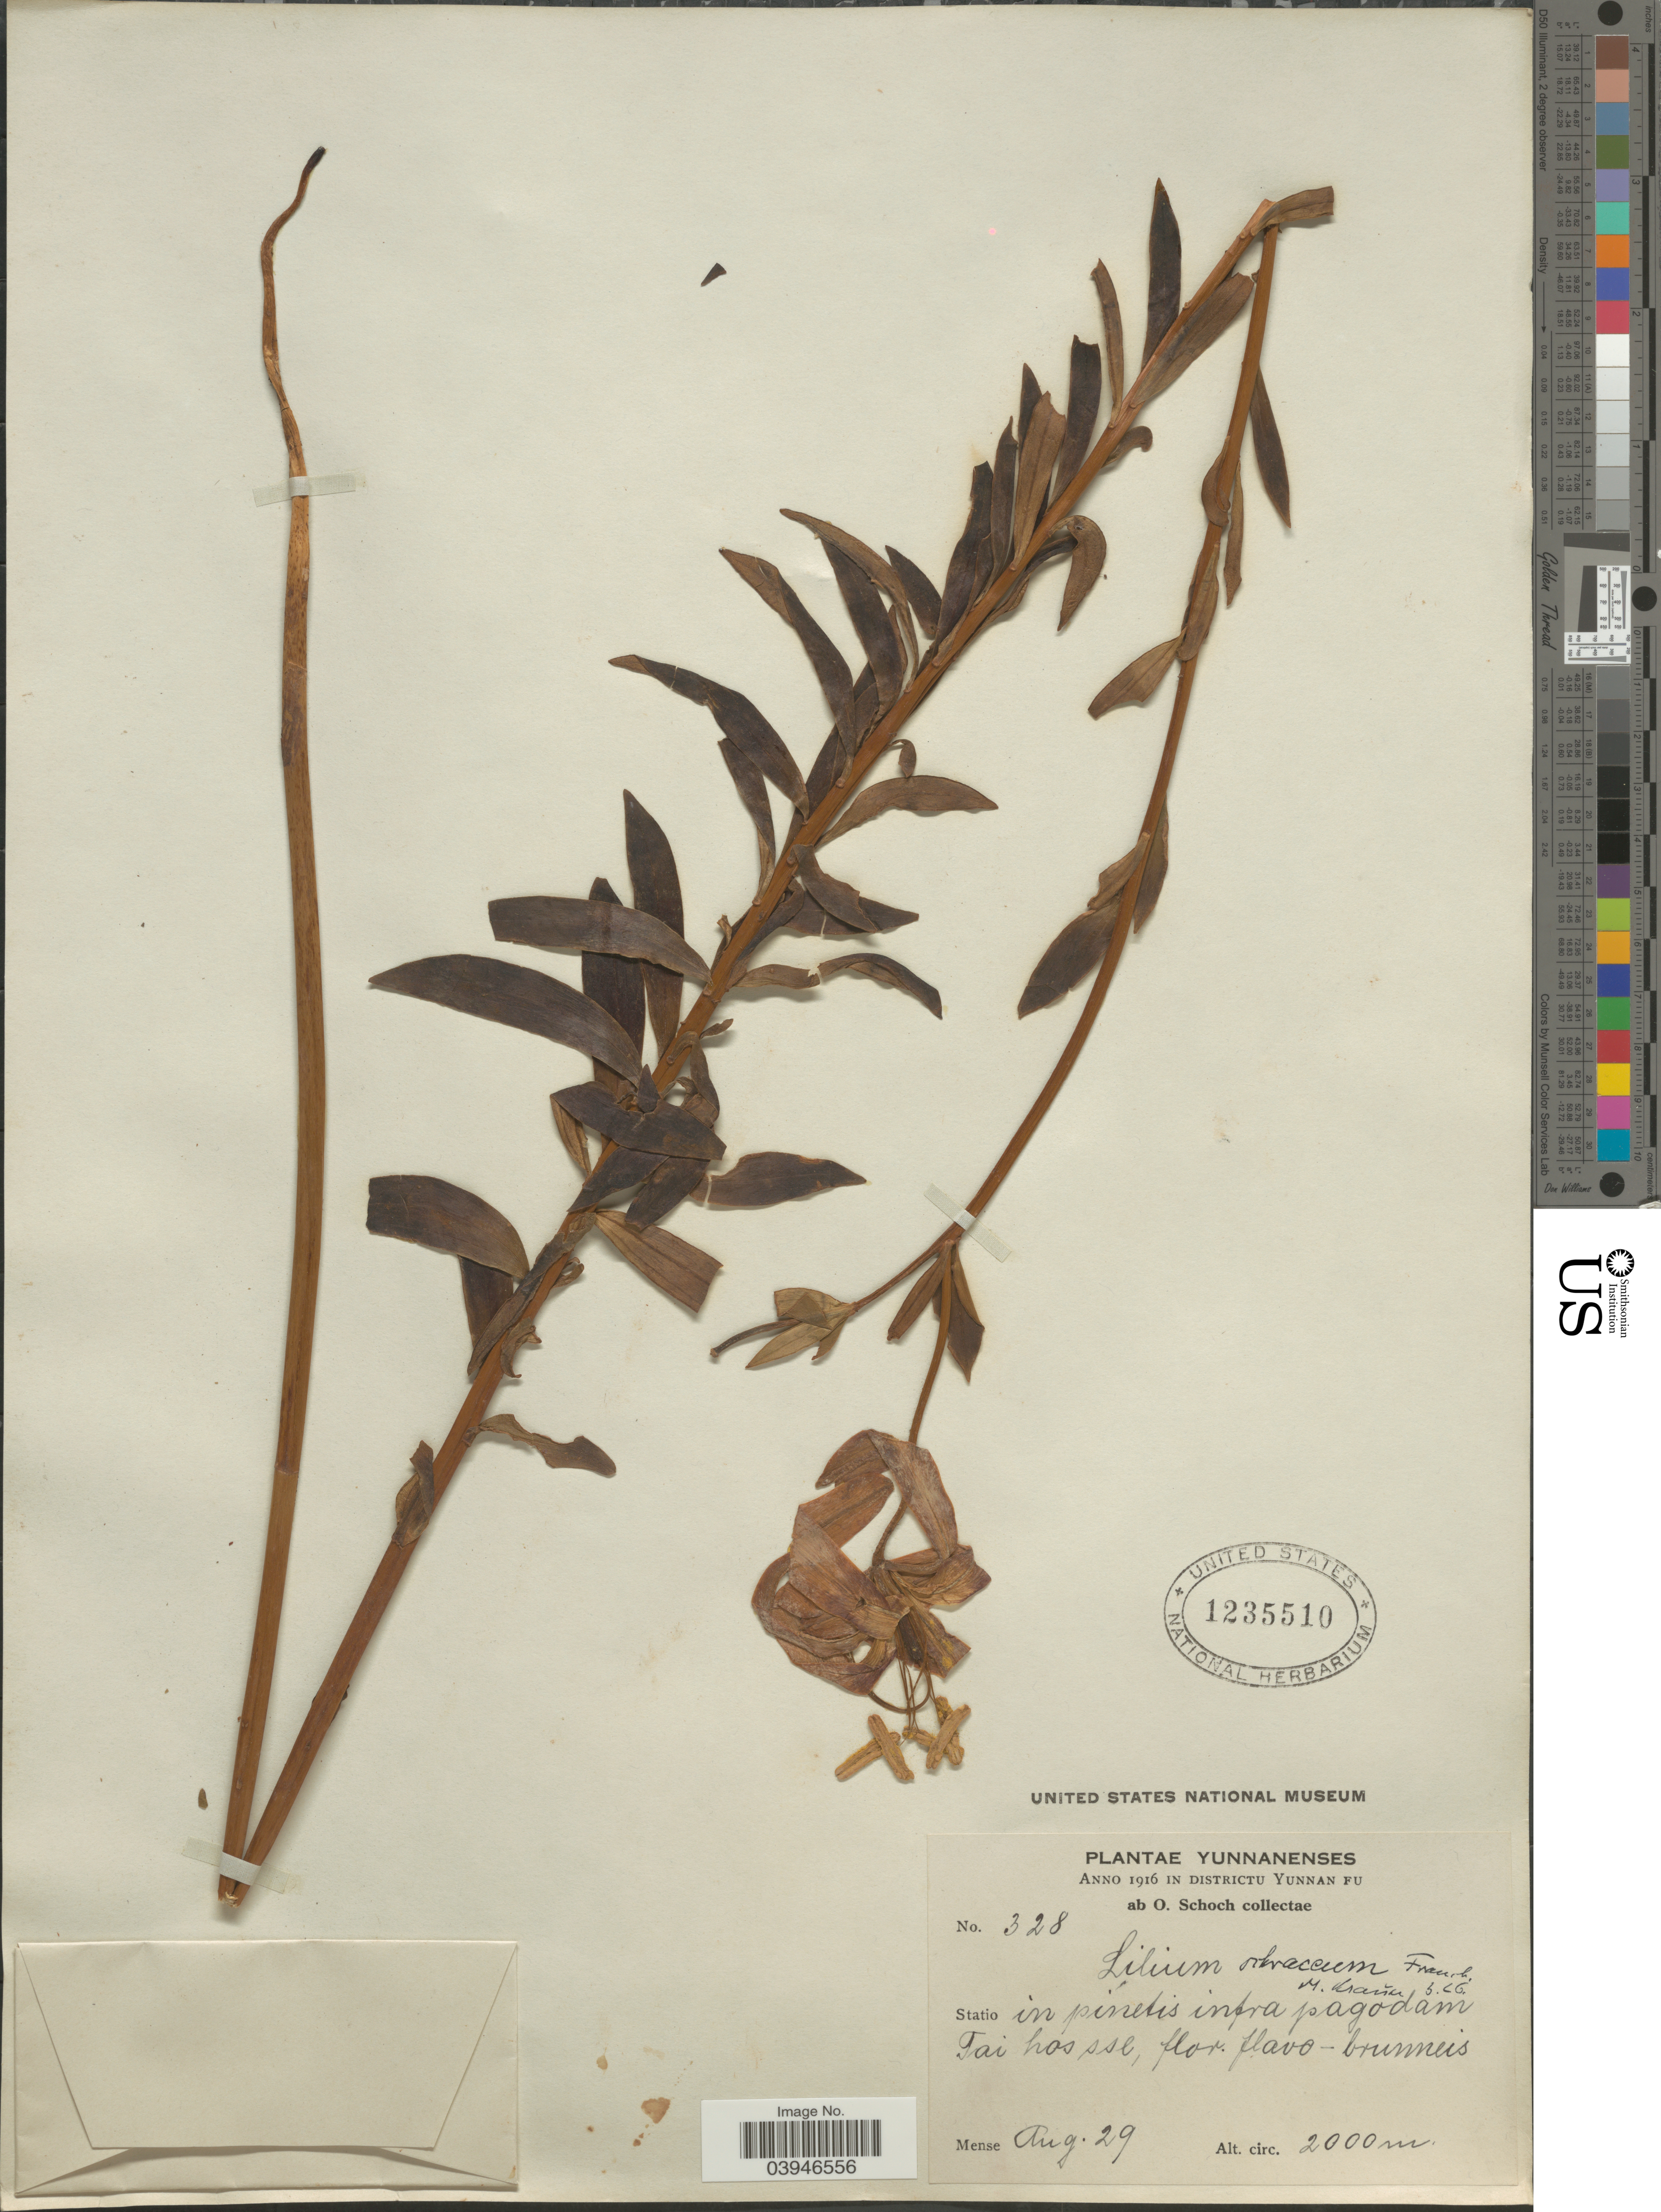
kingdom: Plantae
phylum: Tracheophyta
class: Liliopsida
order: Liliales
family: Liliaceae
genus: Lilium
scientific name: Lilium ochraceum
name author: Franch.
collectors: O. Schoch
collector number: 328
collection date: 1916-08-29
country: China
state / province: Yunnan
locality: In Districtu Yunnan fu. Statio in pinetis intra pagodam Tai hos sse.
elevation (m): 2000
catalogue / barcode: US 1235510